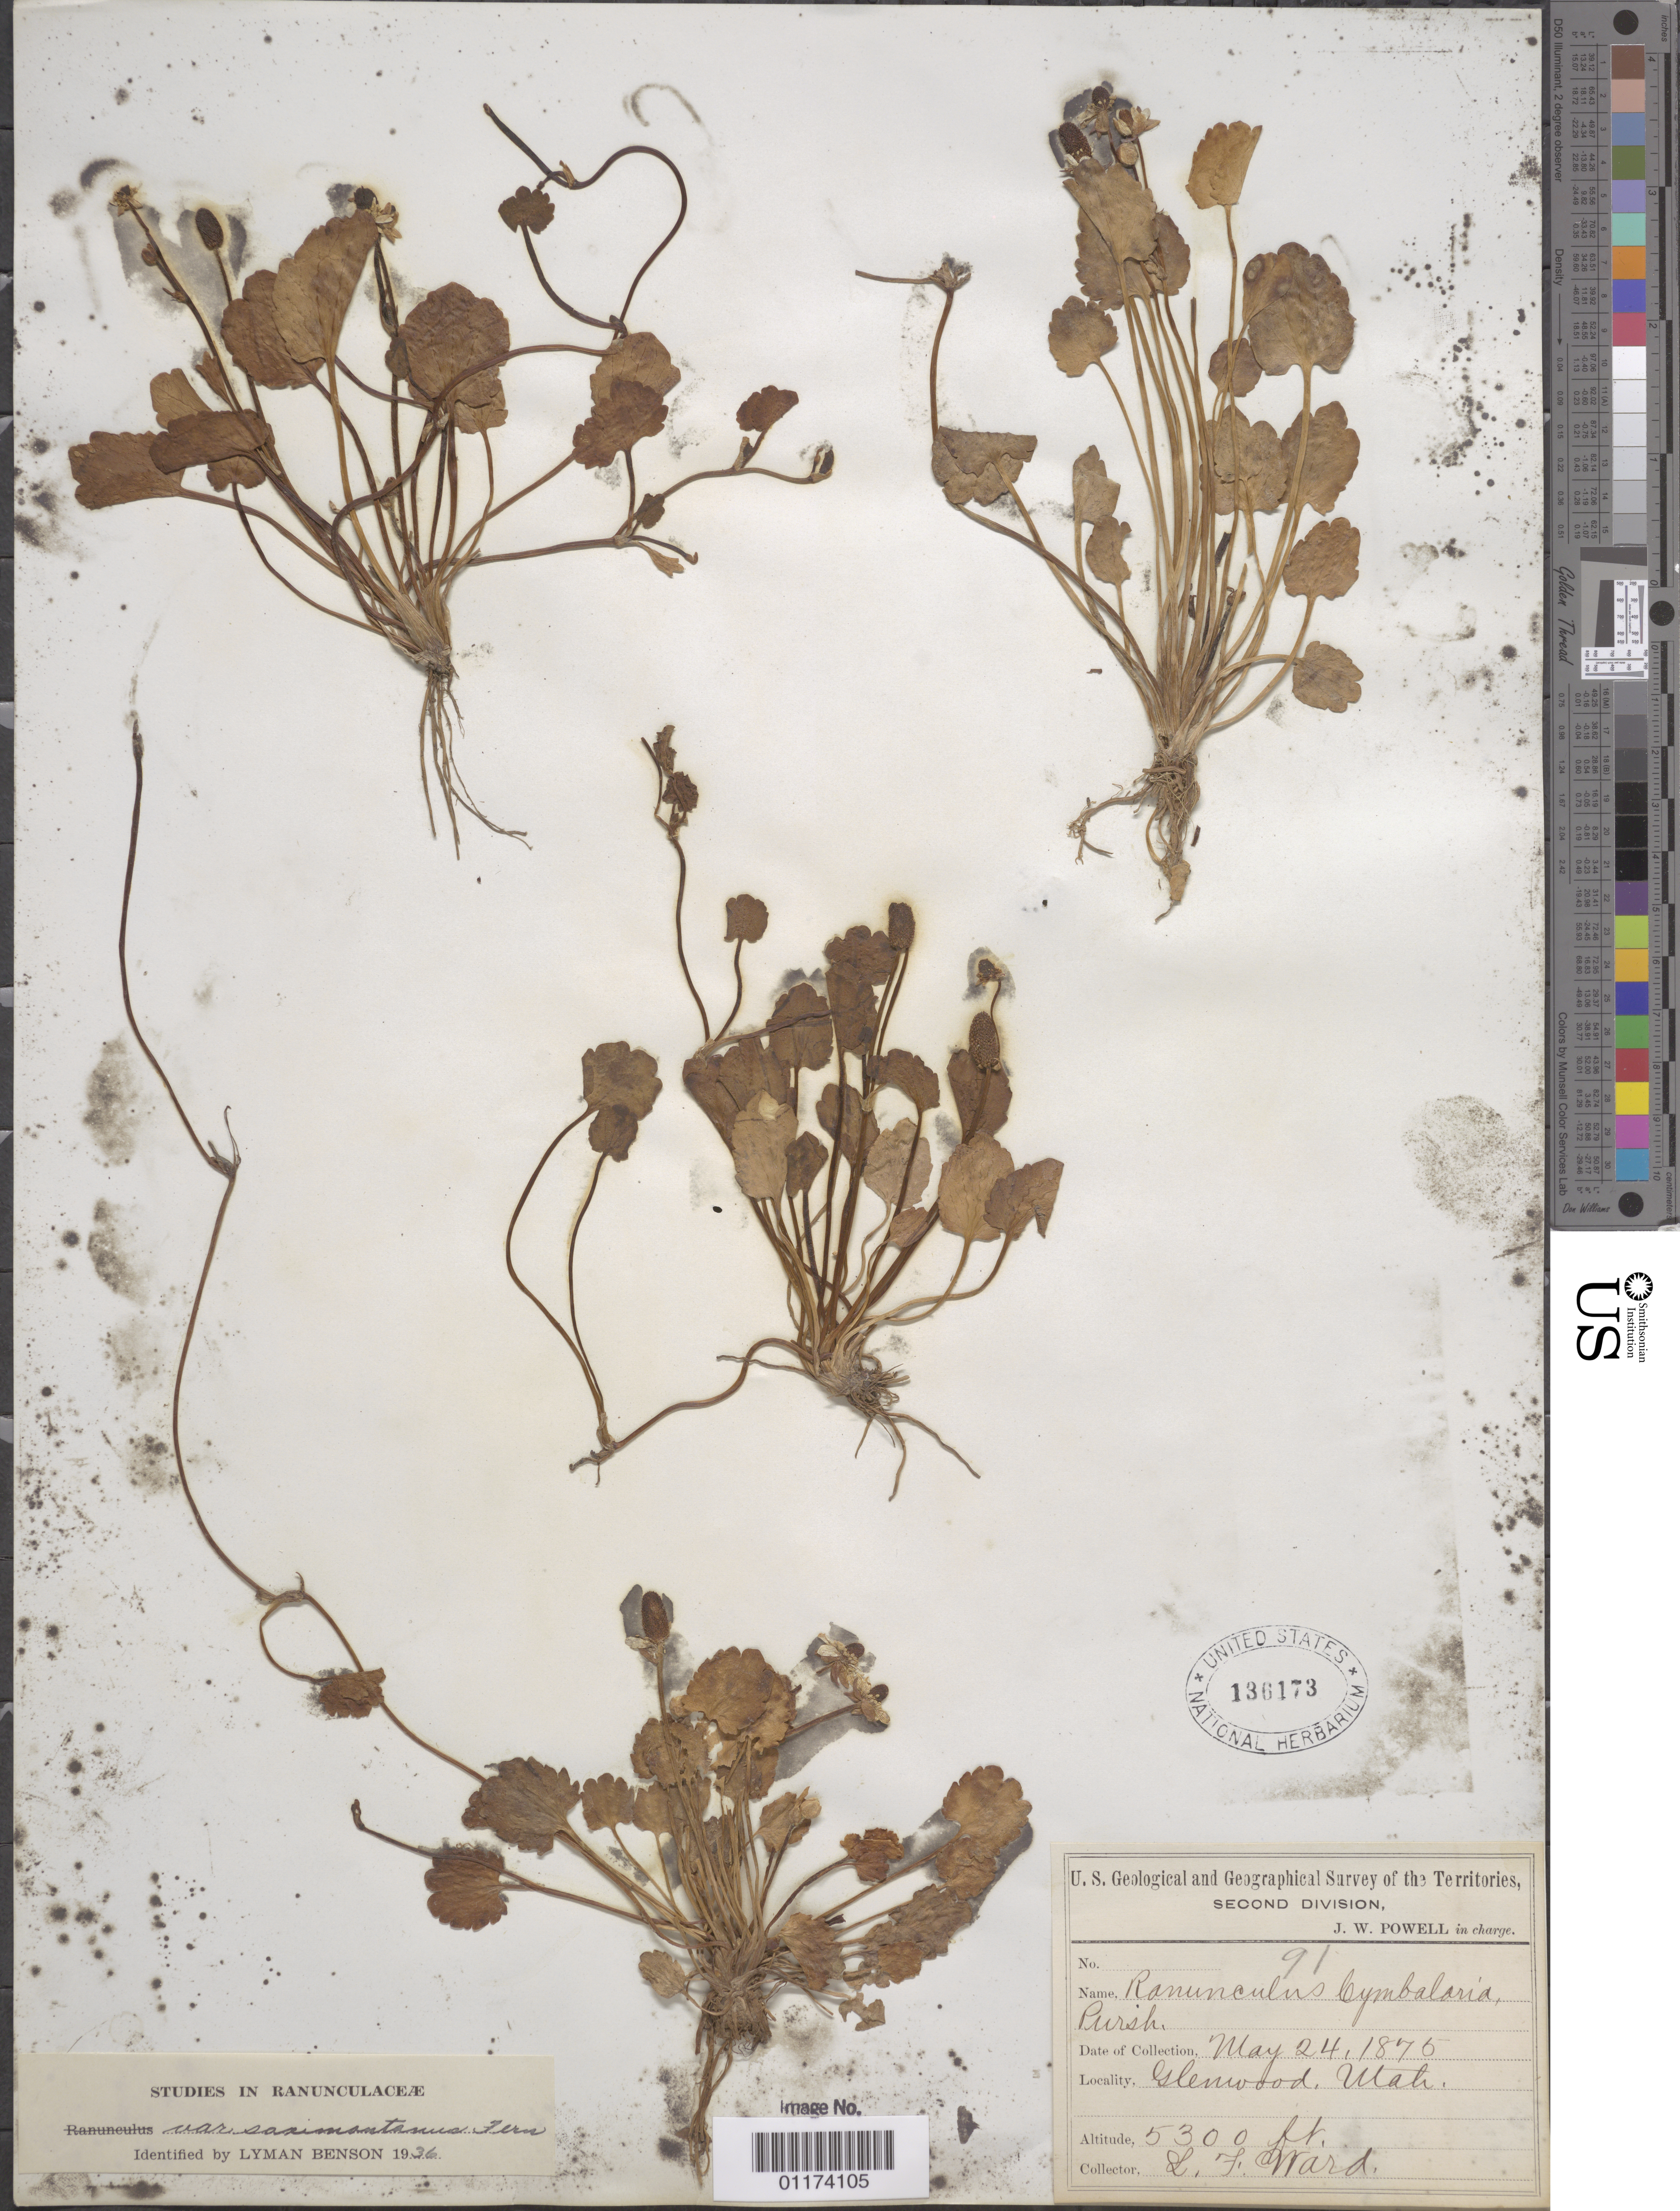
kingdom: Plantae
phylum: Tracheophyta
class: Magnoliopsida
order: Ranunculales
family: Ranunculaceae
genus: Halerpestes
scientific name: Halerpestes cymbalaria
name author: (Pursh) Greene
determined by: Strong, M. T., (US), Smithsonian Institution - National Museum of Natural History (UNITED STATES)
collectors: L. F. Ward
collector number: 91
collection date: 1875-05-24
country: United States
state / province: Utah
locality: Glenwood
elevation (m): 1615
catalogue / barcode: US 136173